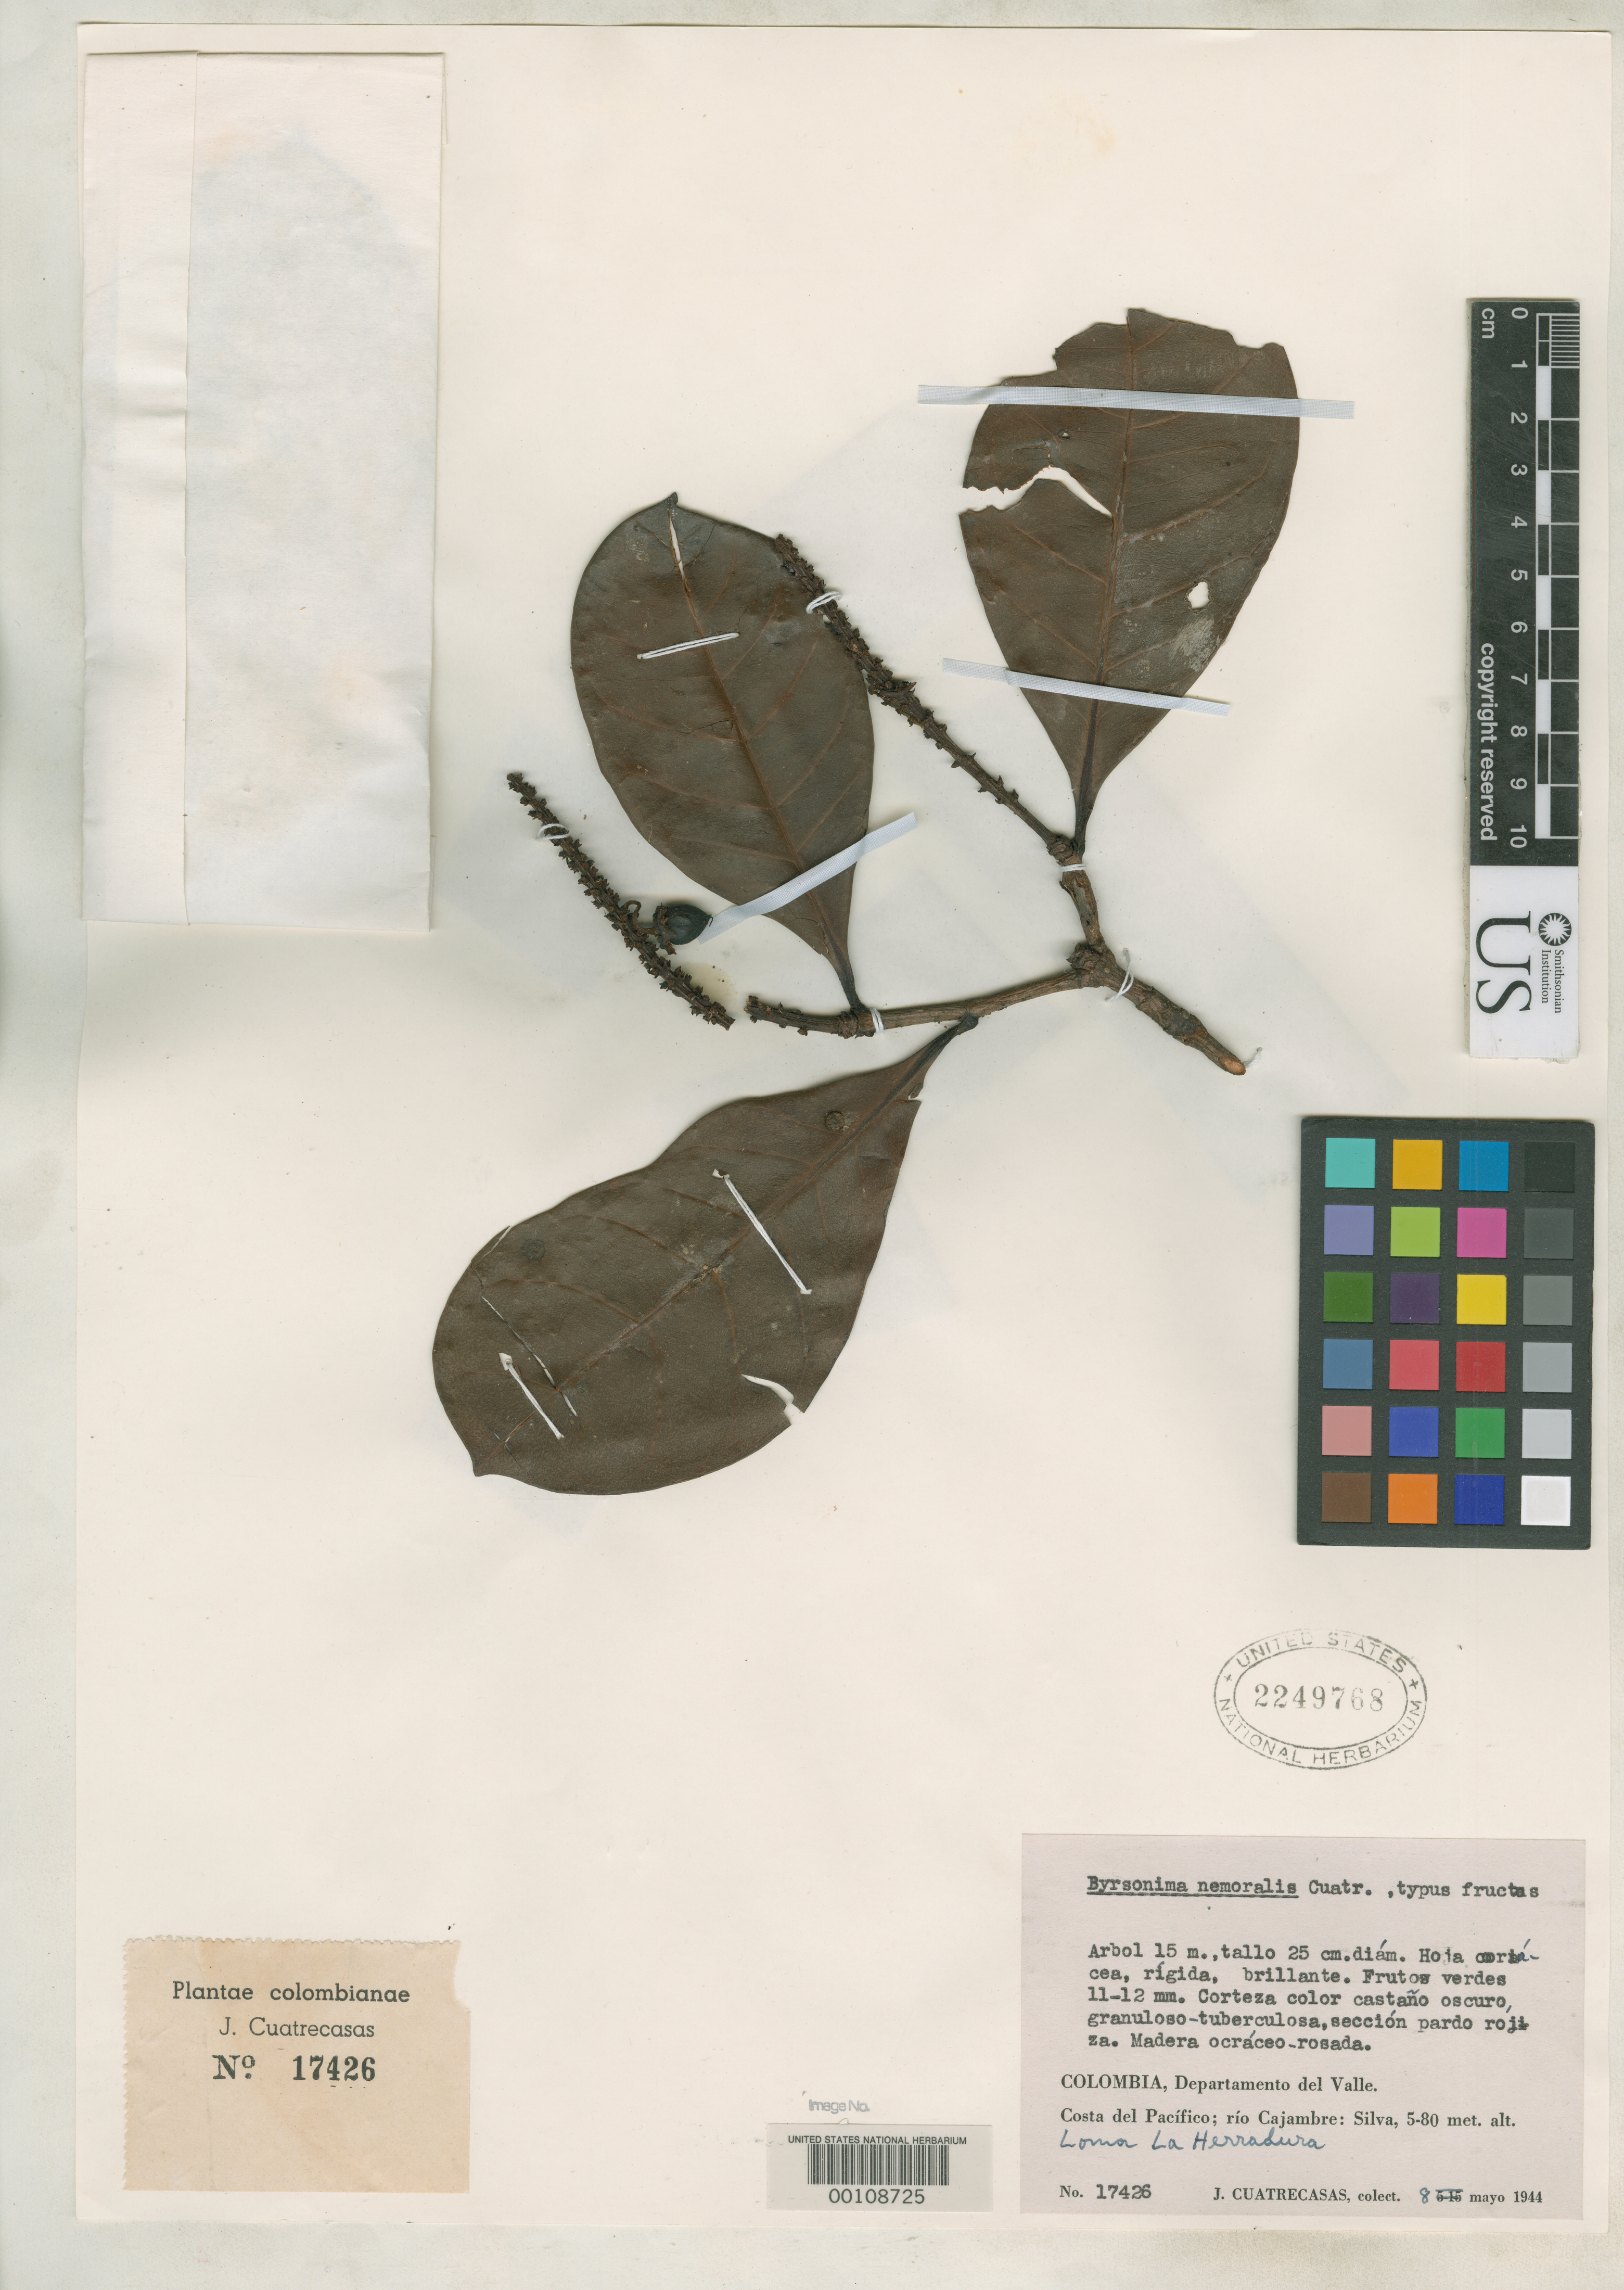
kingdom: Plantae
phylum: Tracheophyta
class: Magnoliopsida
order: Malpighiales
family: Malpighiaceae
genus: Byrsonima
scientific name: Byrsonima nemoralis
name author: Cuatrec.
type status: Paratype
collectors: J. Cuatrecasas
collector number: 17426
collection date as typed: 08 May 1944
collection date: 1944-05-08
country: Colombia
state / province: Valle del Cauca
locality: Costa del Pacifico, Rio Cajambre, Loma la Herradura.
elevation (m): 5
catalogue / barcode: US 2249768